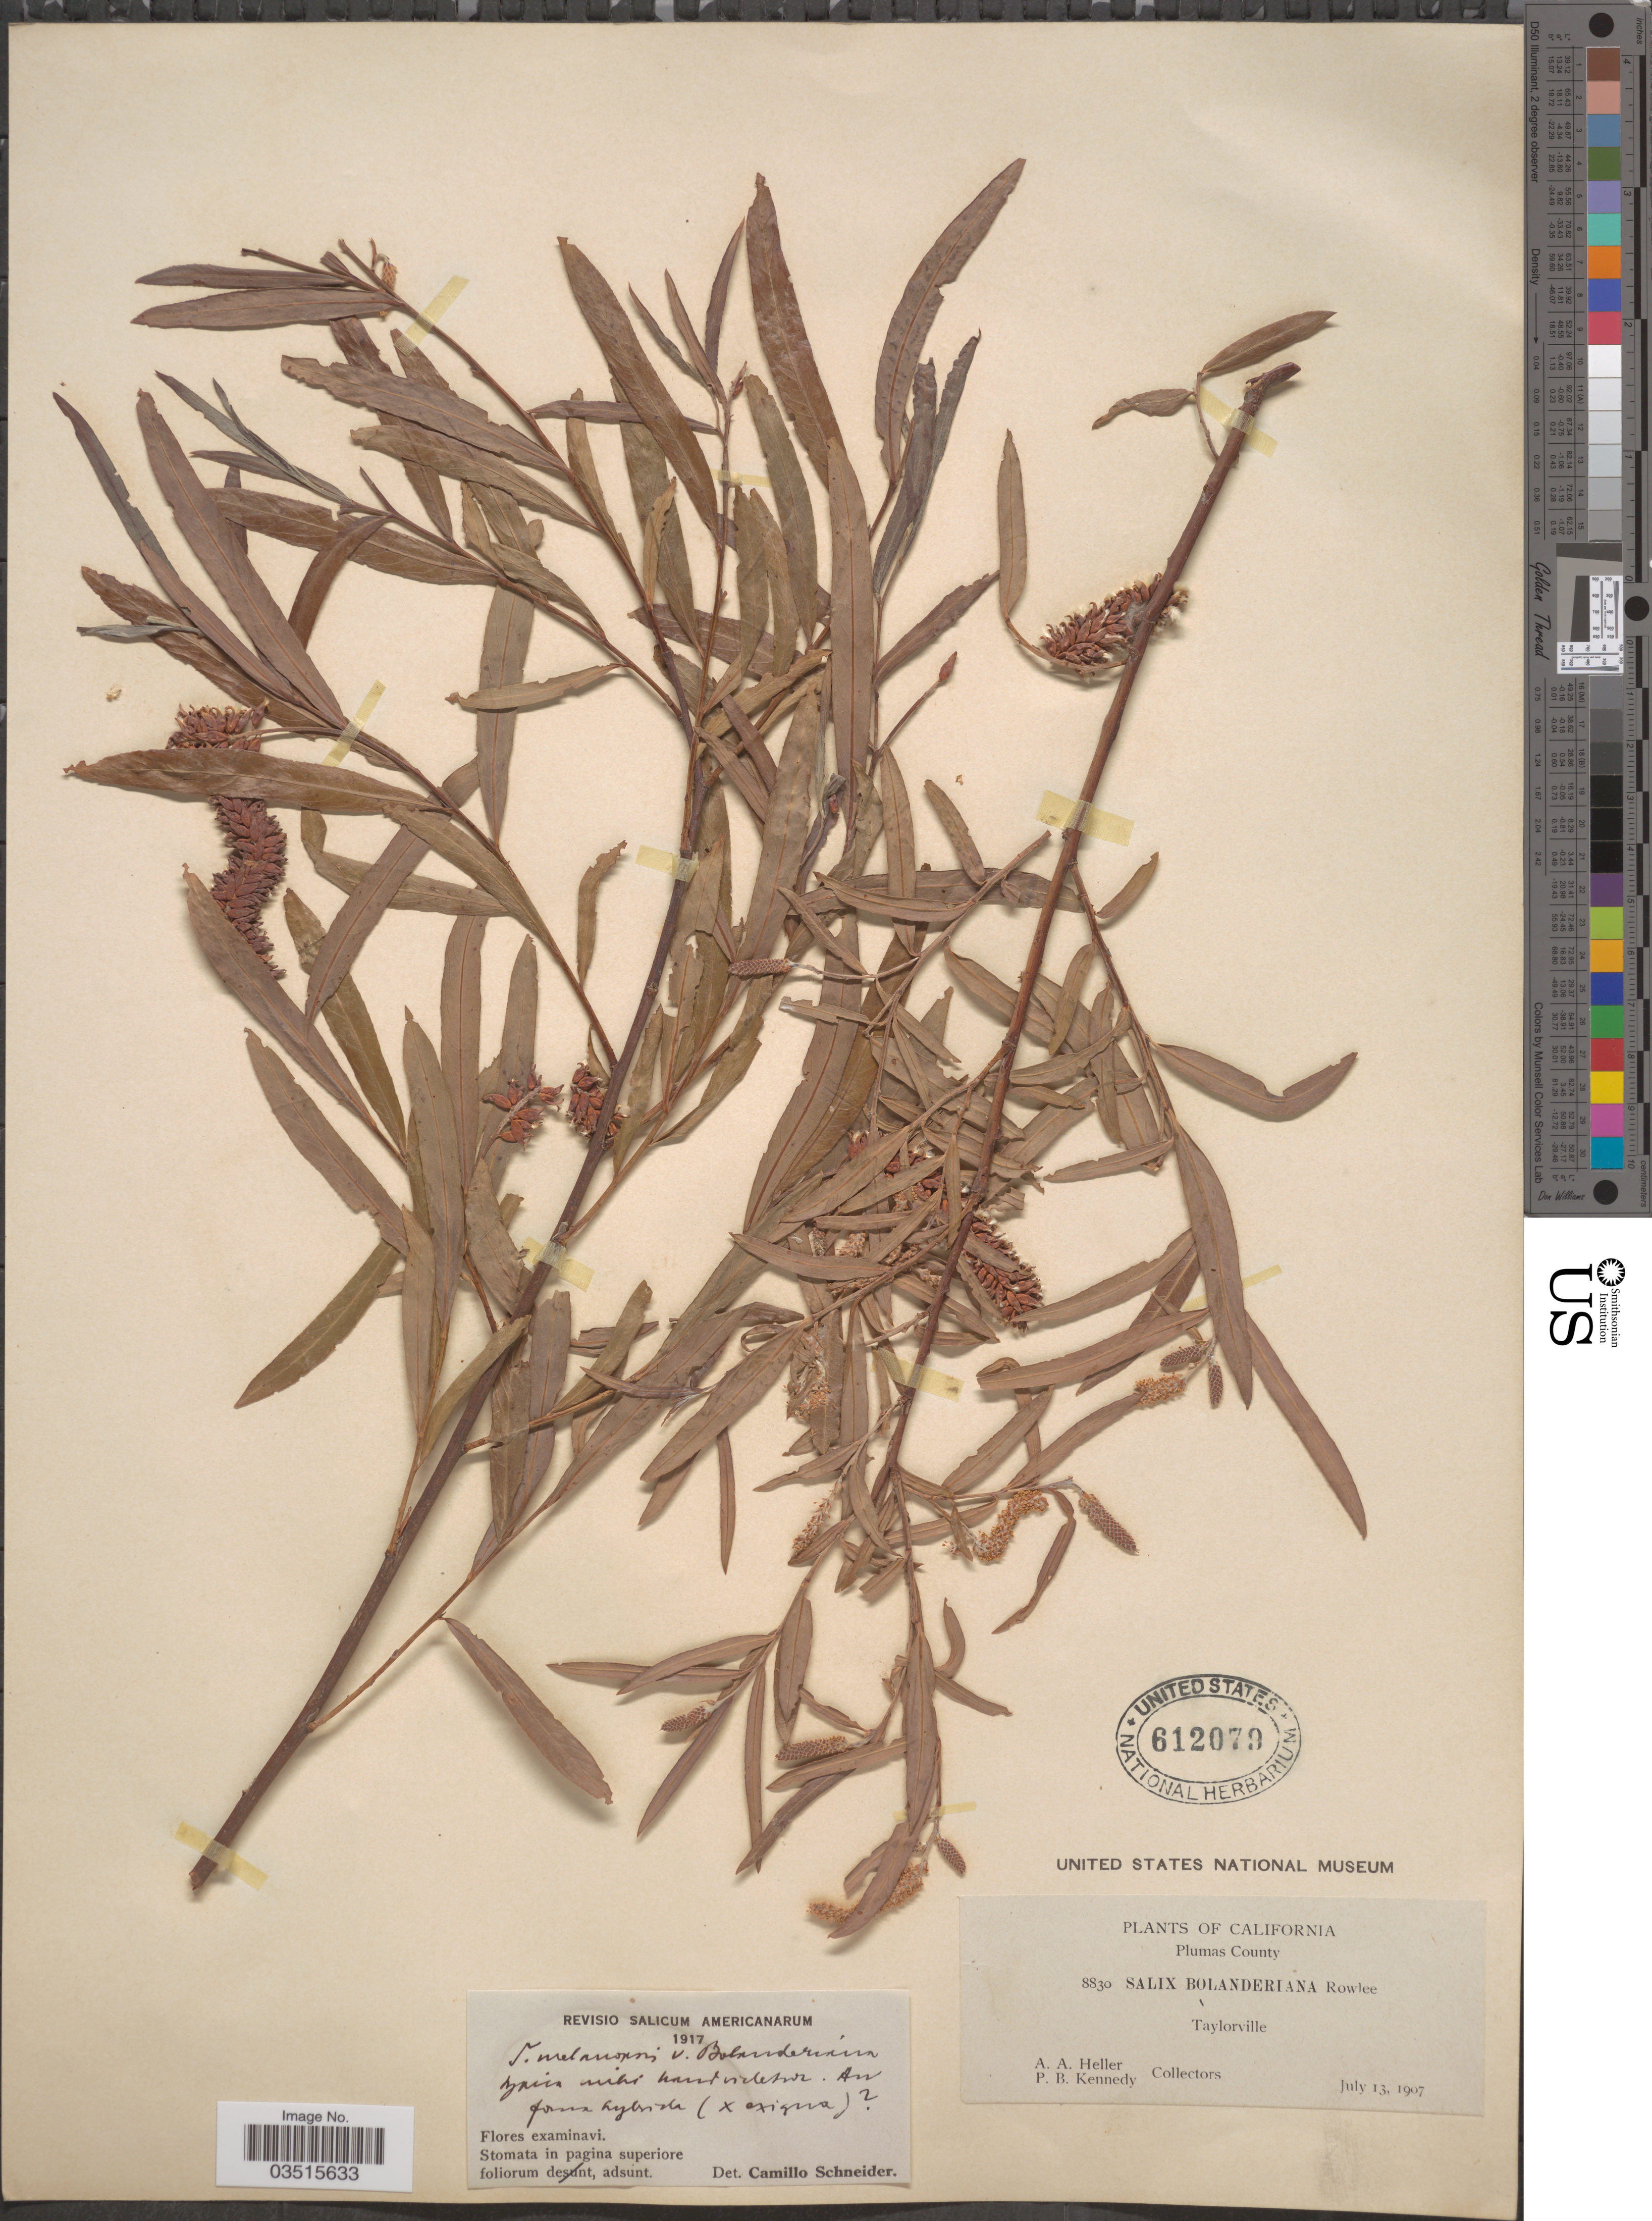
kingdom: Plantae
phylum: Tracheophyta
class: Magnoliopsida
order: Malpighiales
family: Salicaceae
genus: Salix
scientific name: Salix melanopsis var. bolanderiana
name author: (Rowlee) C.K. Schneid.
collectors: A. A. Heller & P. B. Kennedy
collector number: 8830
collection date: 1907-07-13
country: United States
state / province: California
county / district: Plumas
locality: Plumas County. Taylorville.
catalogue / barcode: US 612079